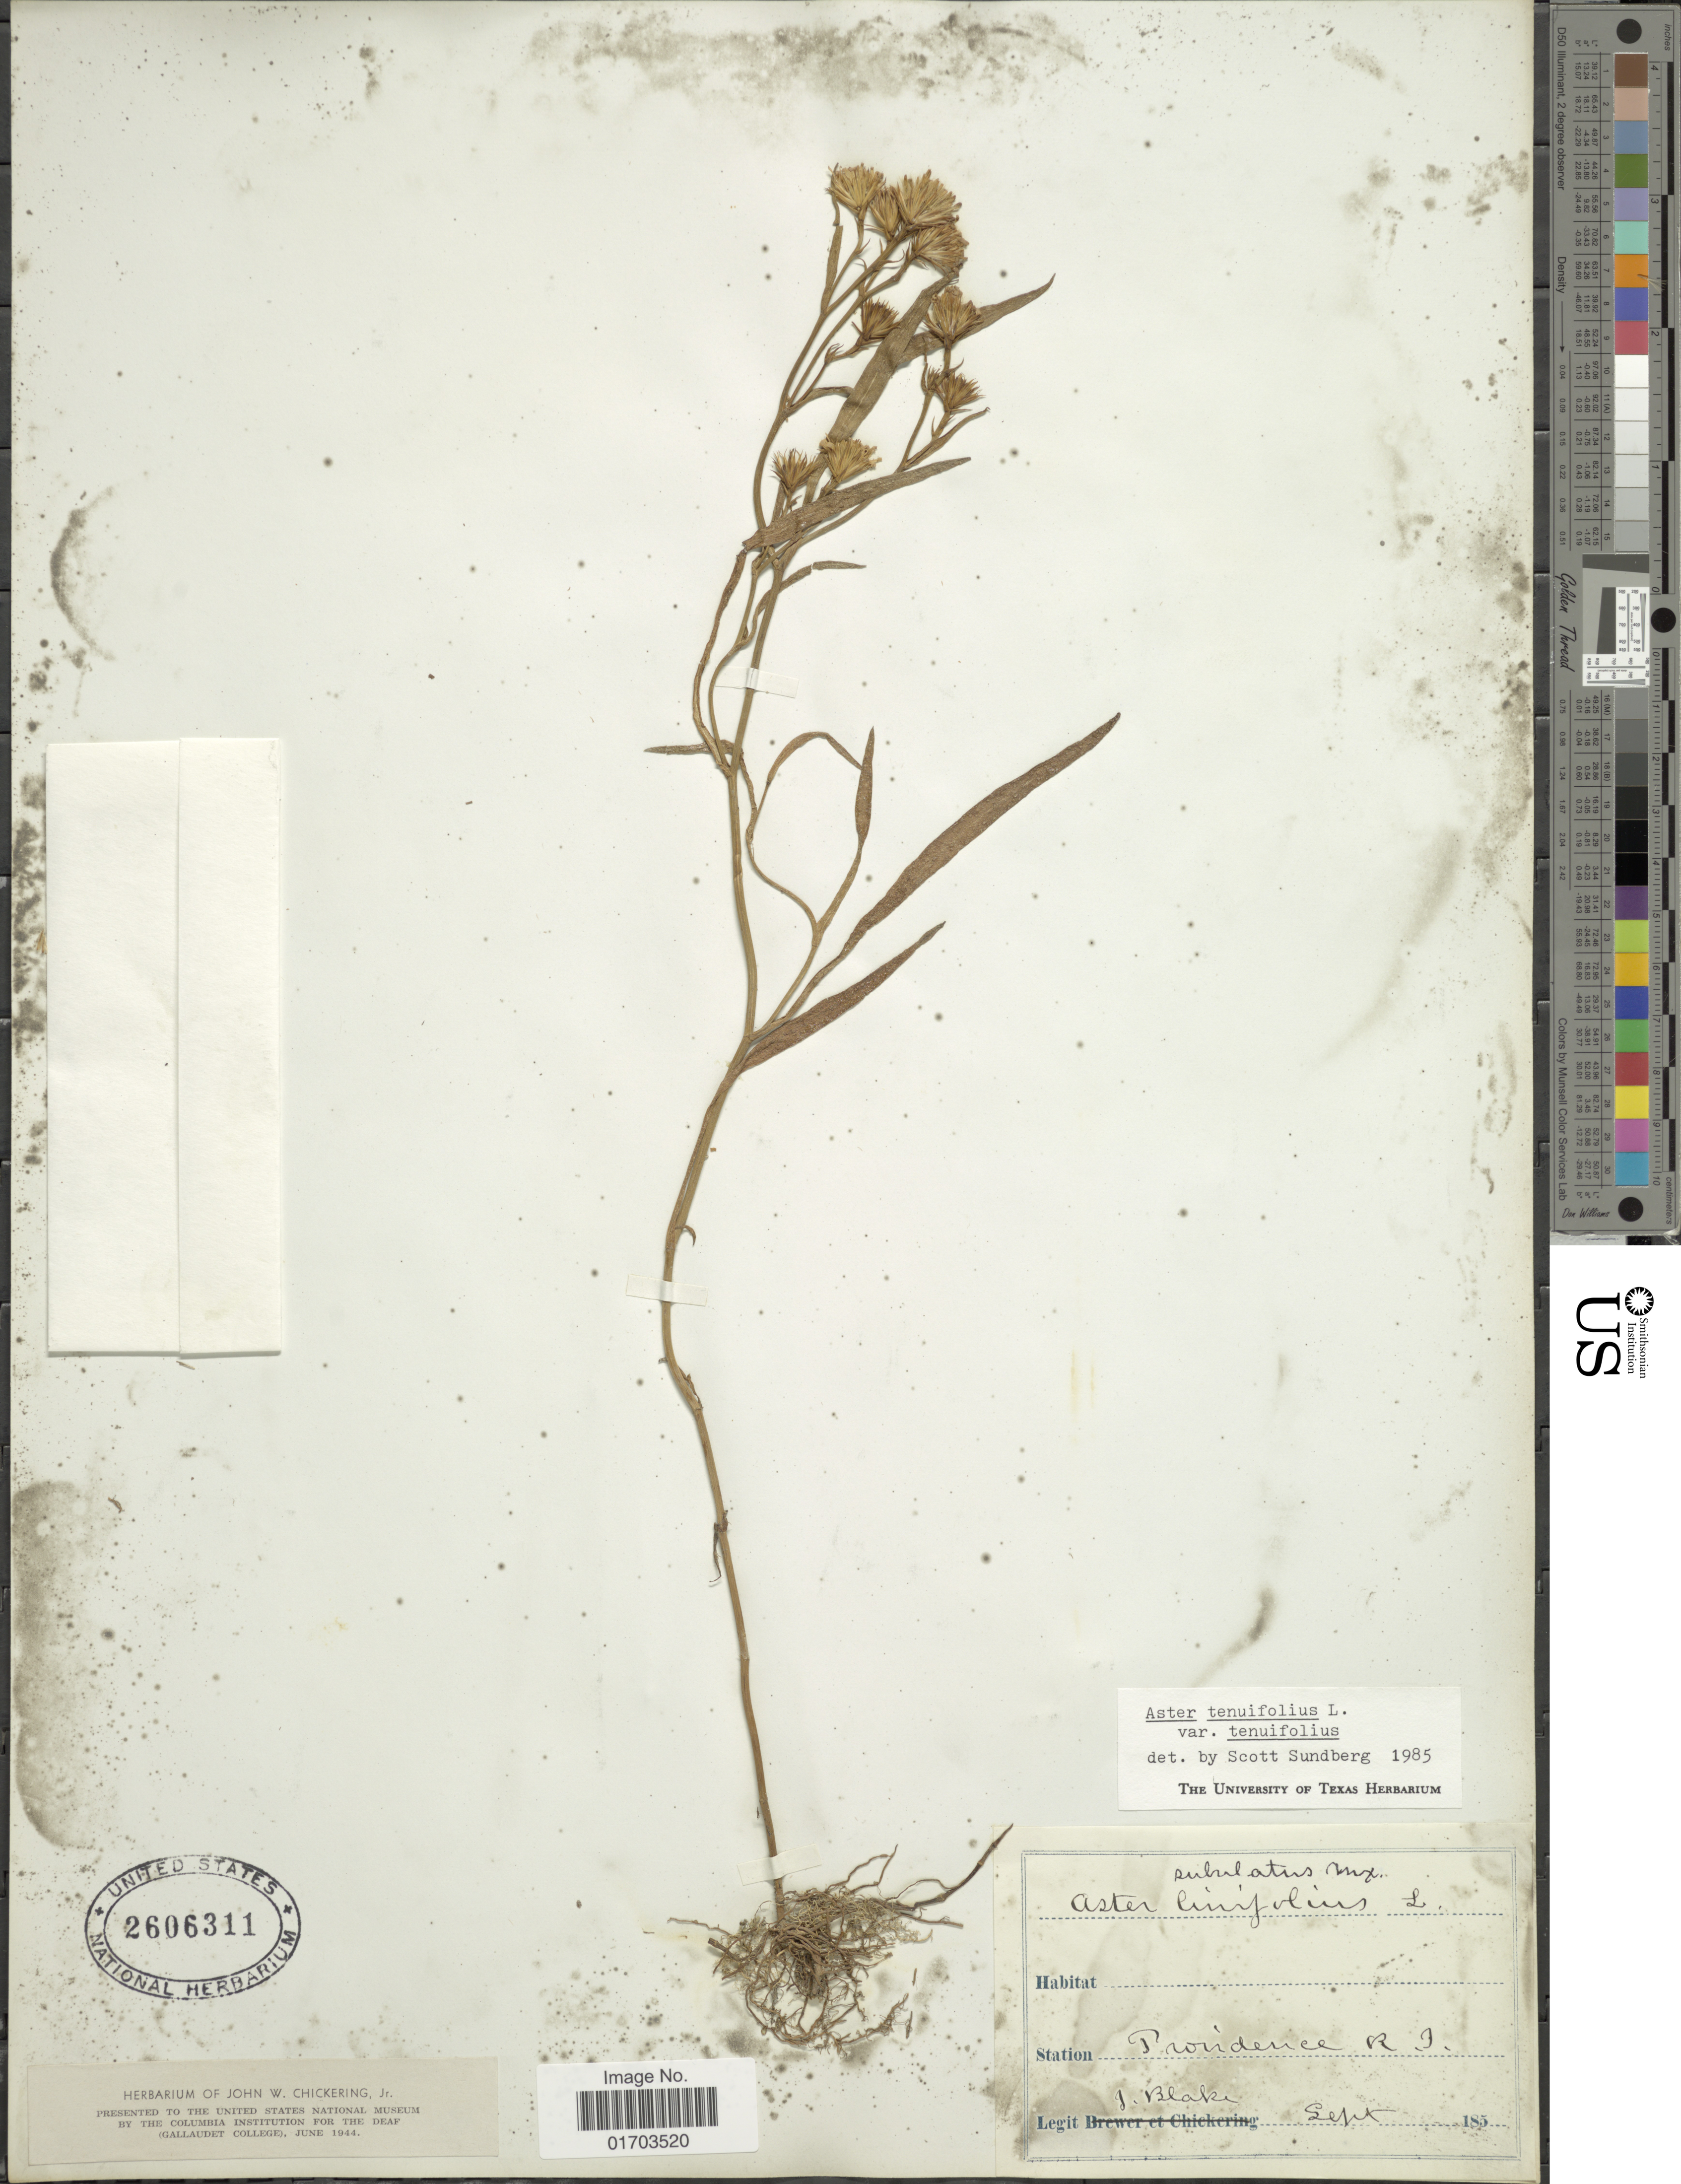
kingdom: Plantae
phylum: Tracheophyta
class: Magnoliopsida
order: Asterales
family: Asteraceae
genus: Symphyotrichum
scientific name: Symphyotrichum tenuifolium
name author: (L.) G.L. Nesom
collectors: J. Blake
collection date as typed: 185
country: United States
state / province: Rhode Island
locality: Providence.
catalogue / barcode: US 2606311